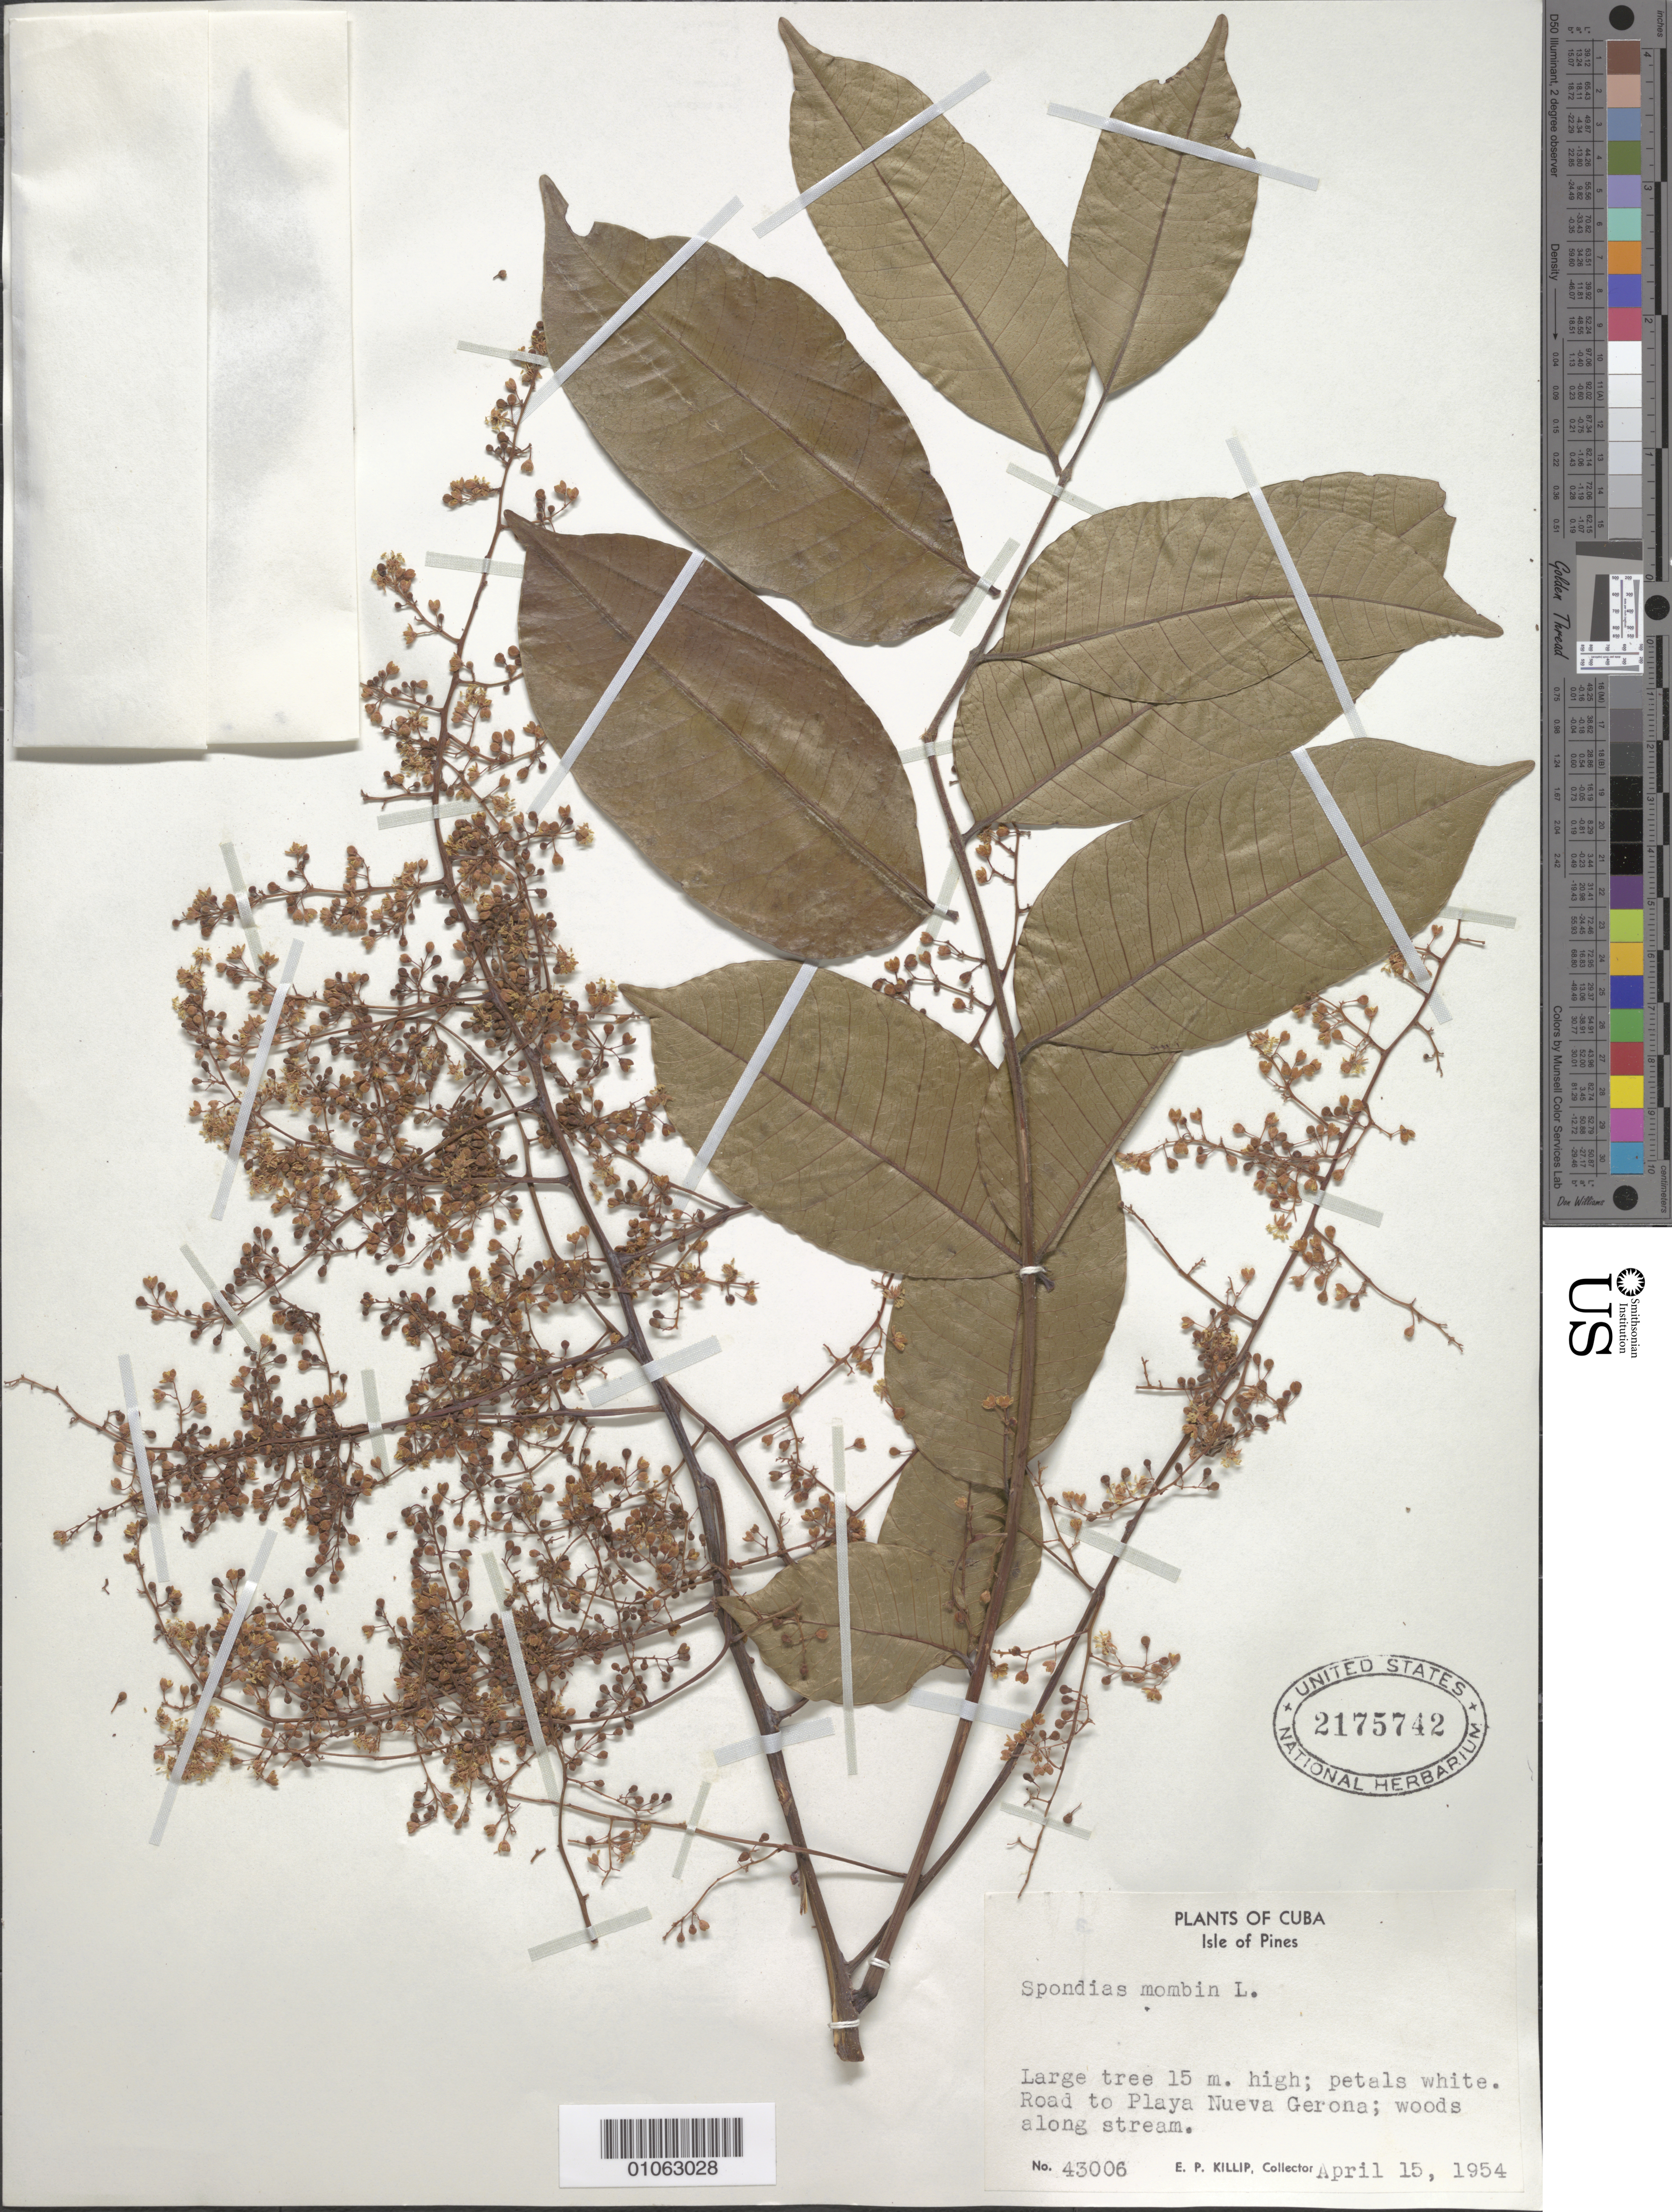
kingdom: Plantae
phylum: Tracheophyta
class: Magnoliopsida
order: Sapindales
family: Anacardiaceae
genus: Spondias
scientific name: Spondias mombin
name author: L.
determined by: Mitchell, J. D.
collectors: E. P. Killip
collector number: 43006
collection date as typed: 15 Apr 1954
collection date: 1954-04-15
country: Cuba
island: Isla de la Juventud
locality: Road to Playa Nueva Gerona, woods alogn stream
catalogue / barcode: US 2175742